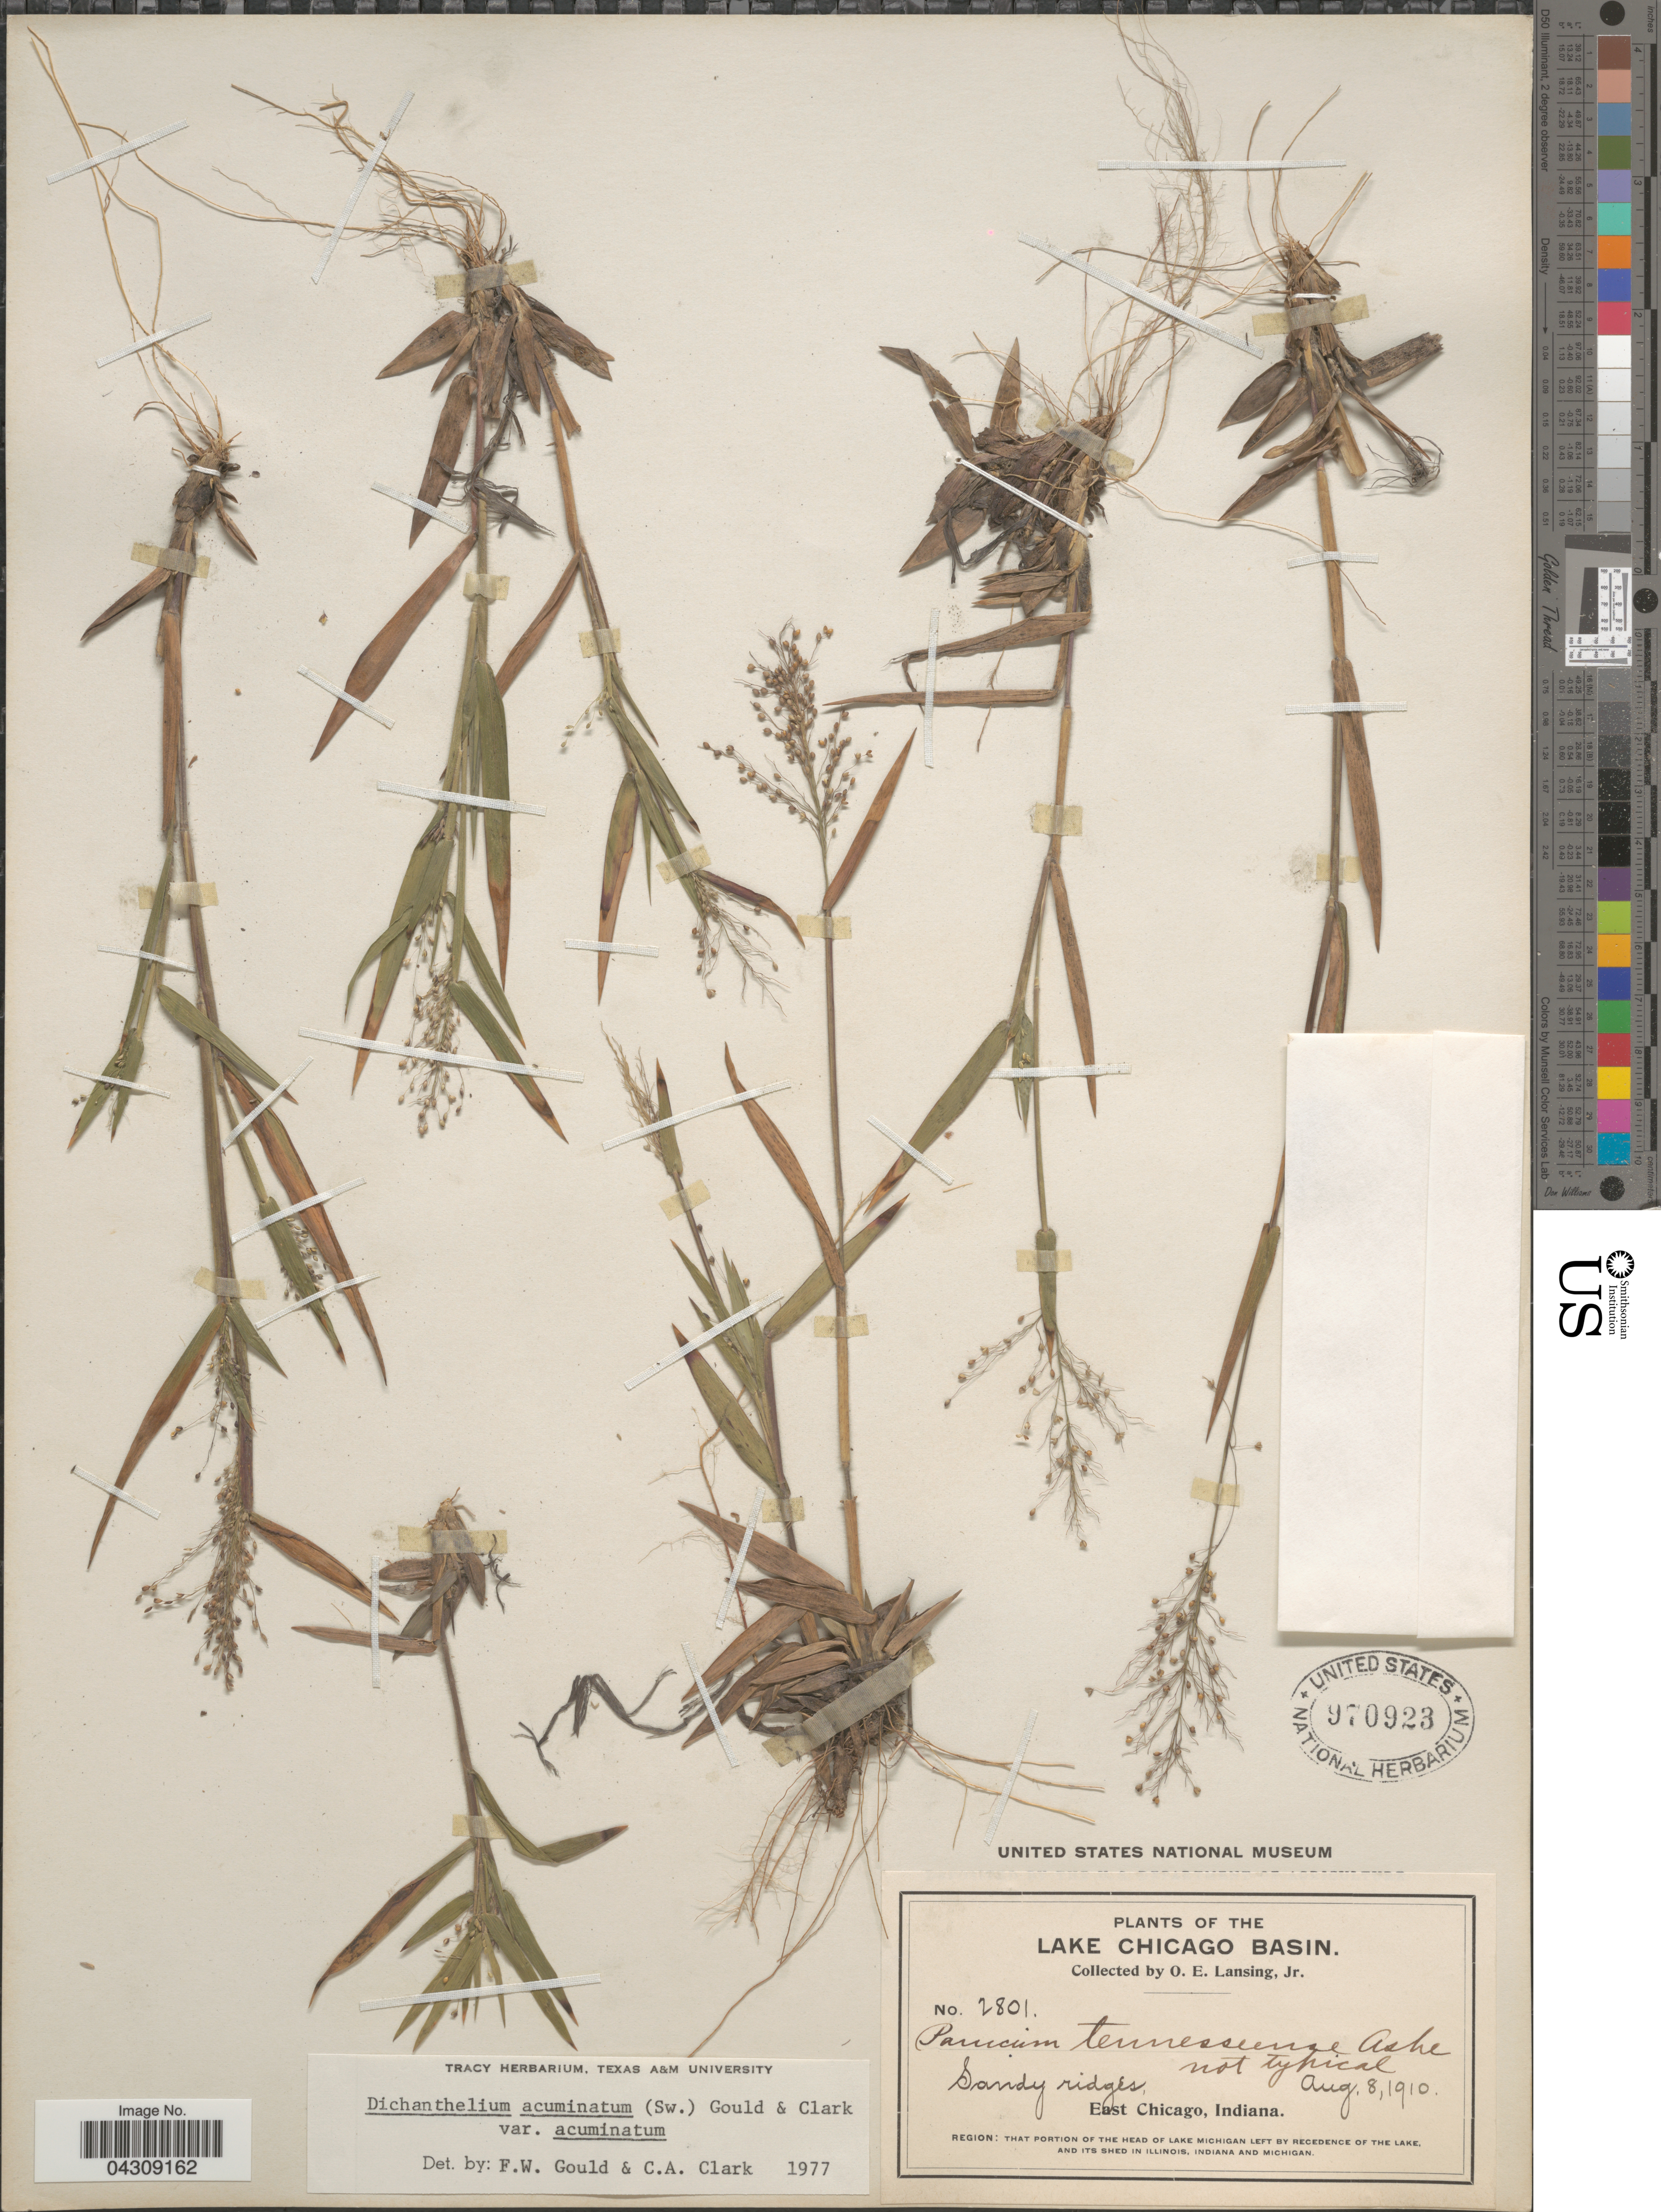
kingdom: Plantae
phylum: Tracheophyta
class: Liliopsida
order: Poales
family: Poaceae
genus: Dichanthelium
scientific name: Dichanthelium acuminatum var. acuminatum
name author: (Sw.) Gould & C.A. Clark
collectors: O. Lansing Jr.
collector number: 2801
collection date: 1910-08-08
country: United States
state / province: Indiana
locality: The Lake Chicago Basin. Sandy ridges. East Chicago.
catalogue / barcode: US 970923